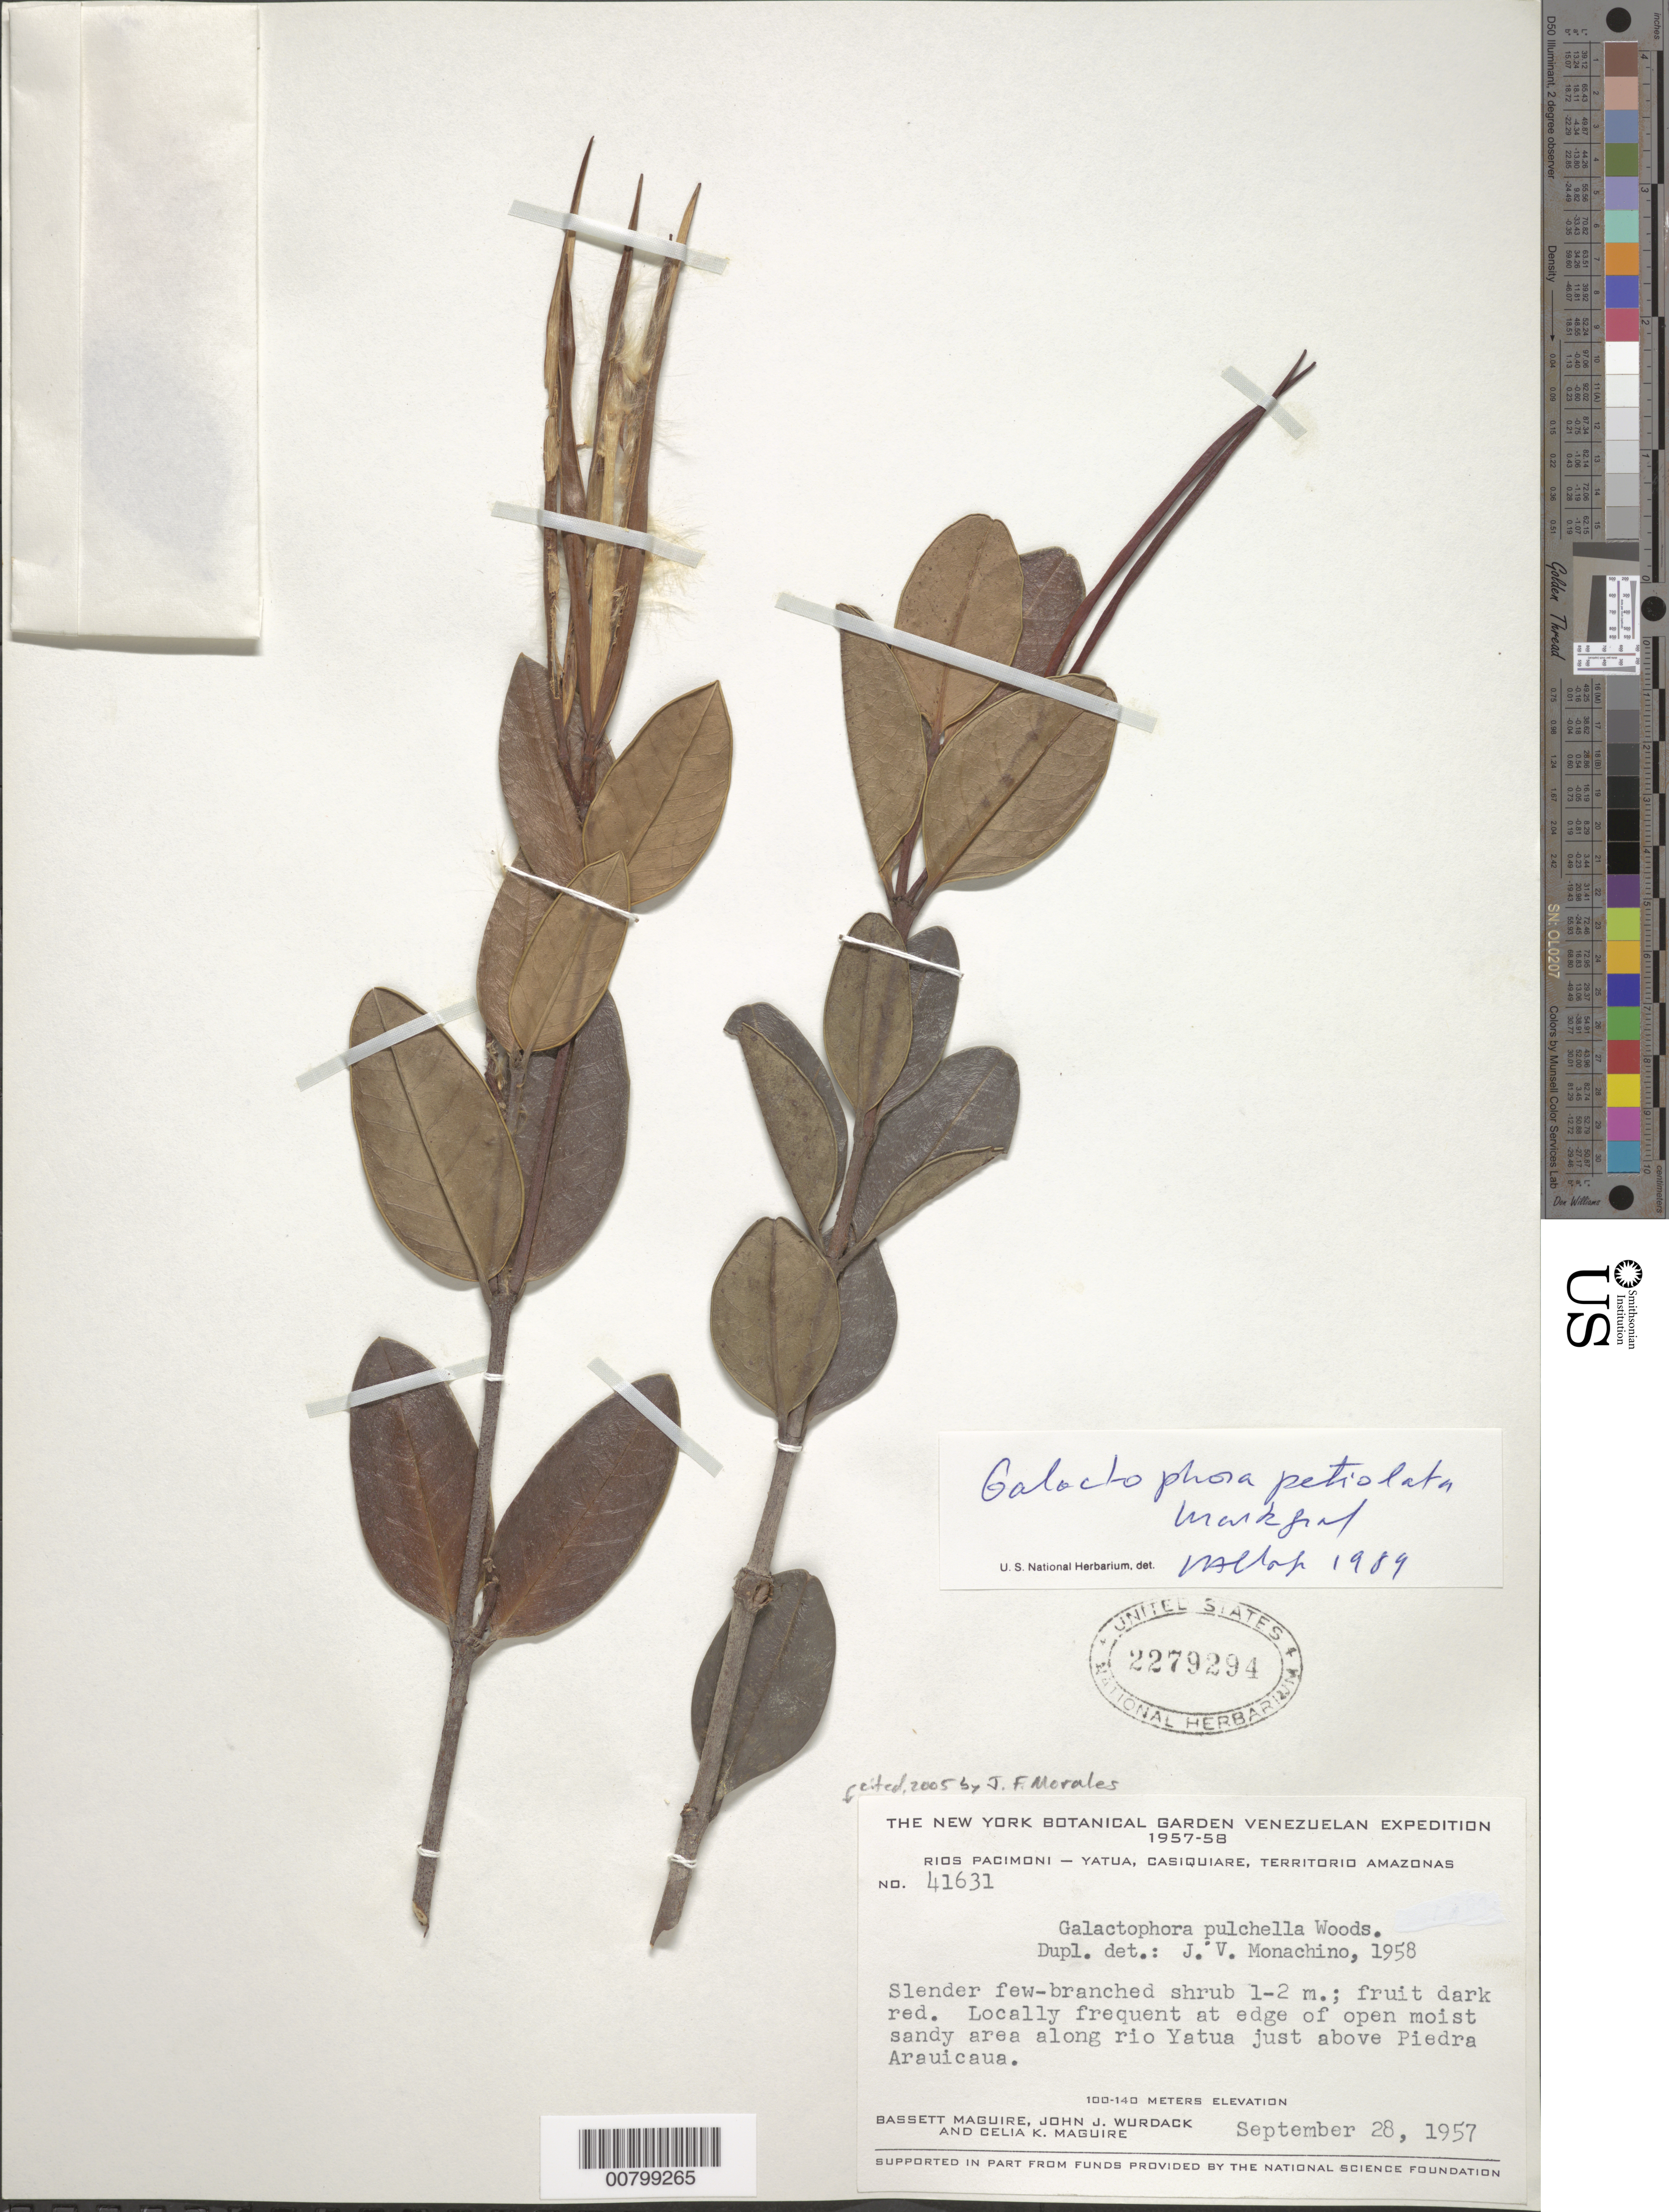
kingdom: Plantae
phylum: Tracheophyta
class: Magnoliopsida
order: Gentianales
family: Apocynaceae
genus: Galactophora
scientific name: Galactophora petiolata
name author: Markgr.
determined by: Allorge, L.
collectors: B. Maguire, J. J. Wurdack & C. K. Maguire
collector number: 41631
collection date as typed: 28-Sep-57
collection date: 1957-09-28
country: Venezuela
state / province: Amazonas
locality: Río Pacimoni, Río Yatua, just above Piedra Arauicaua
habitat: Edge of open moist sandy area along river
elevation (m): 100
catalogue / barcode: US 2279294